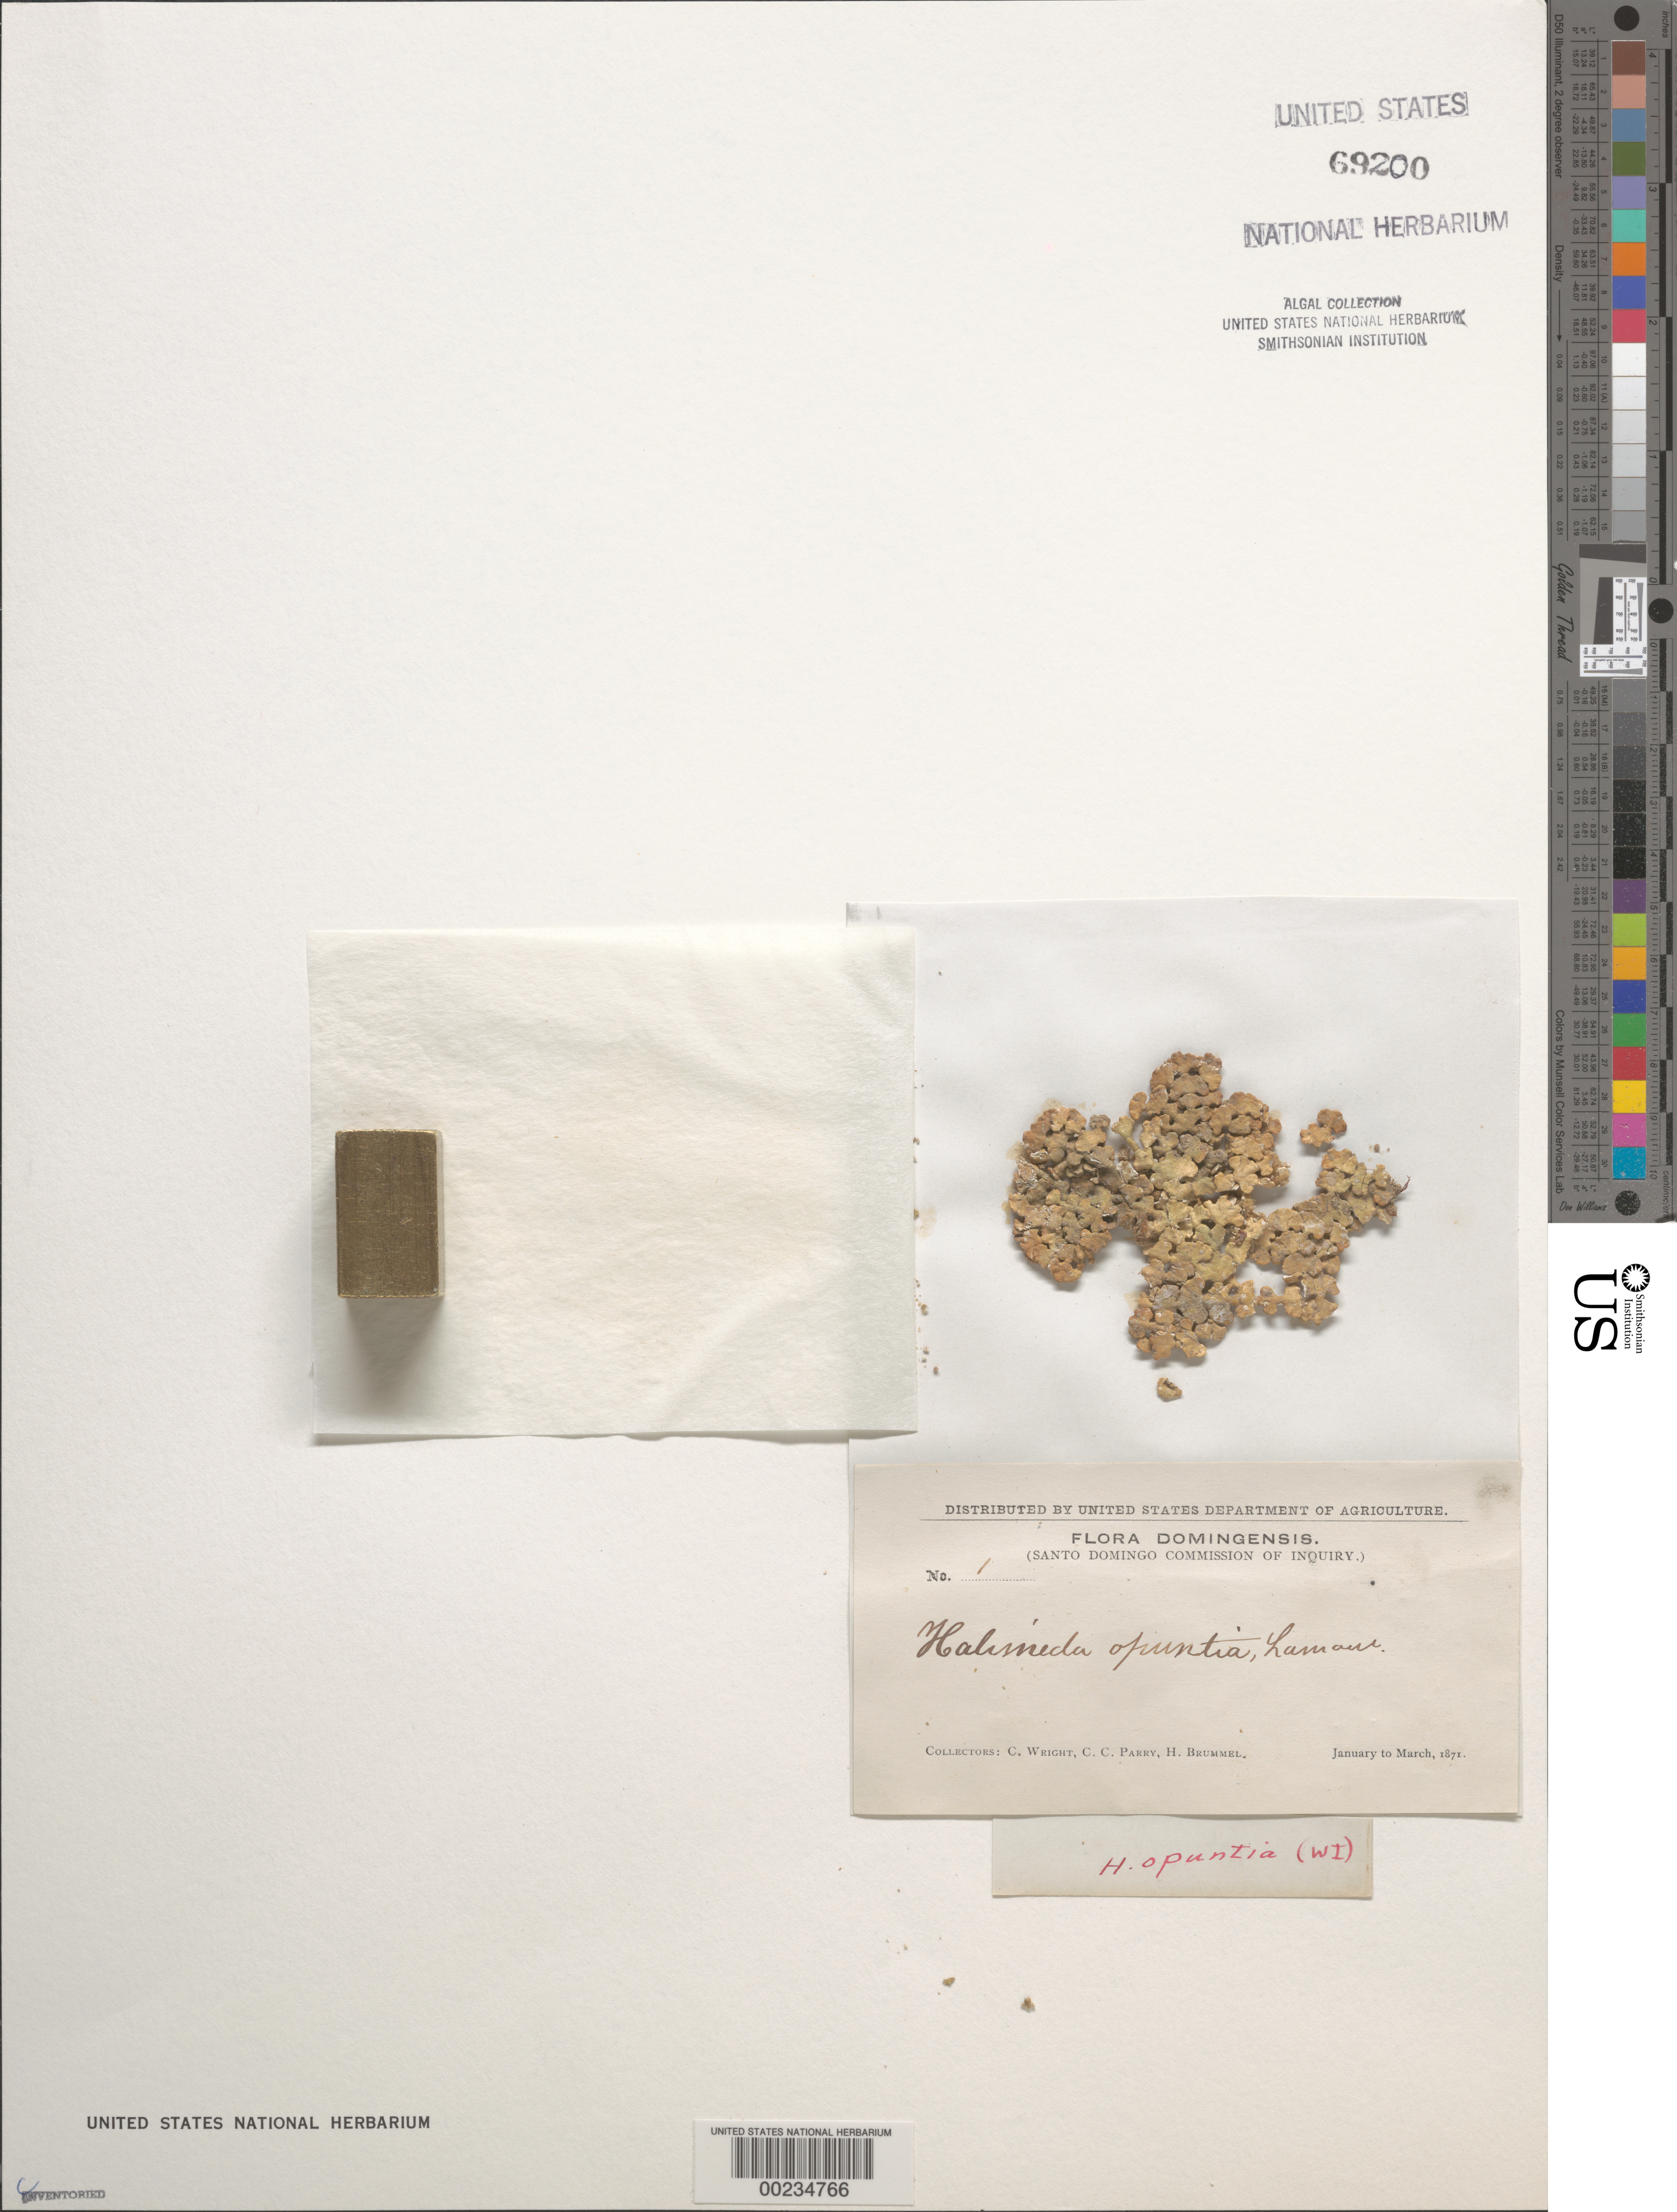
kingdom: Plantae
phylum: Chlorophyta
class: Ulvophyceae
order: Bryopsidales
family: Halimedaceae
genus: Halimeda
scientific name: Halimeda opuntia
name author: (L.) J.V.Lamouroux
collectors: C. Wright, C. C. Parry & H. Brummel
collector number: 1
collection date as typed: Jan 1871 to -- Mar 1871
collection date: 1871-01/1871-03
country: Dominican Republic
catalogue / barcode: US 69200